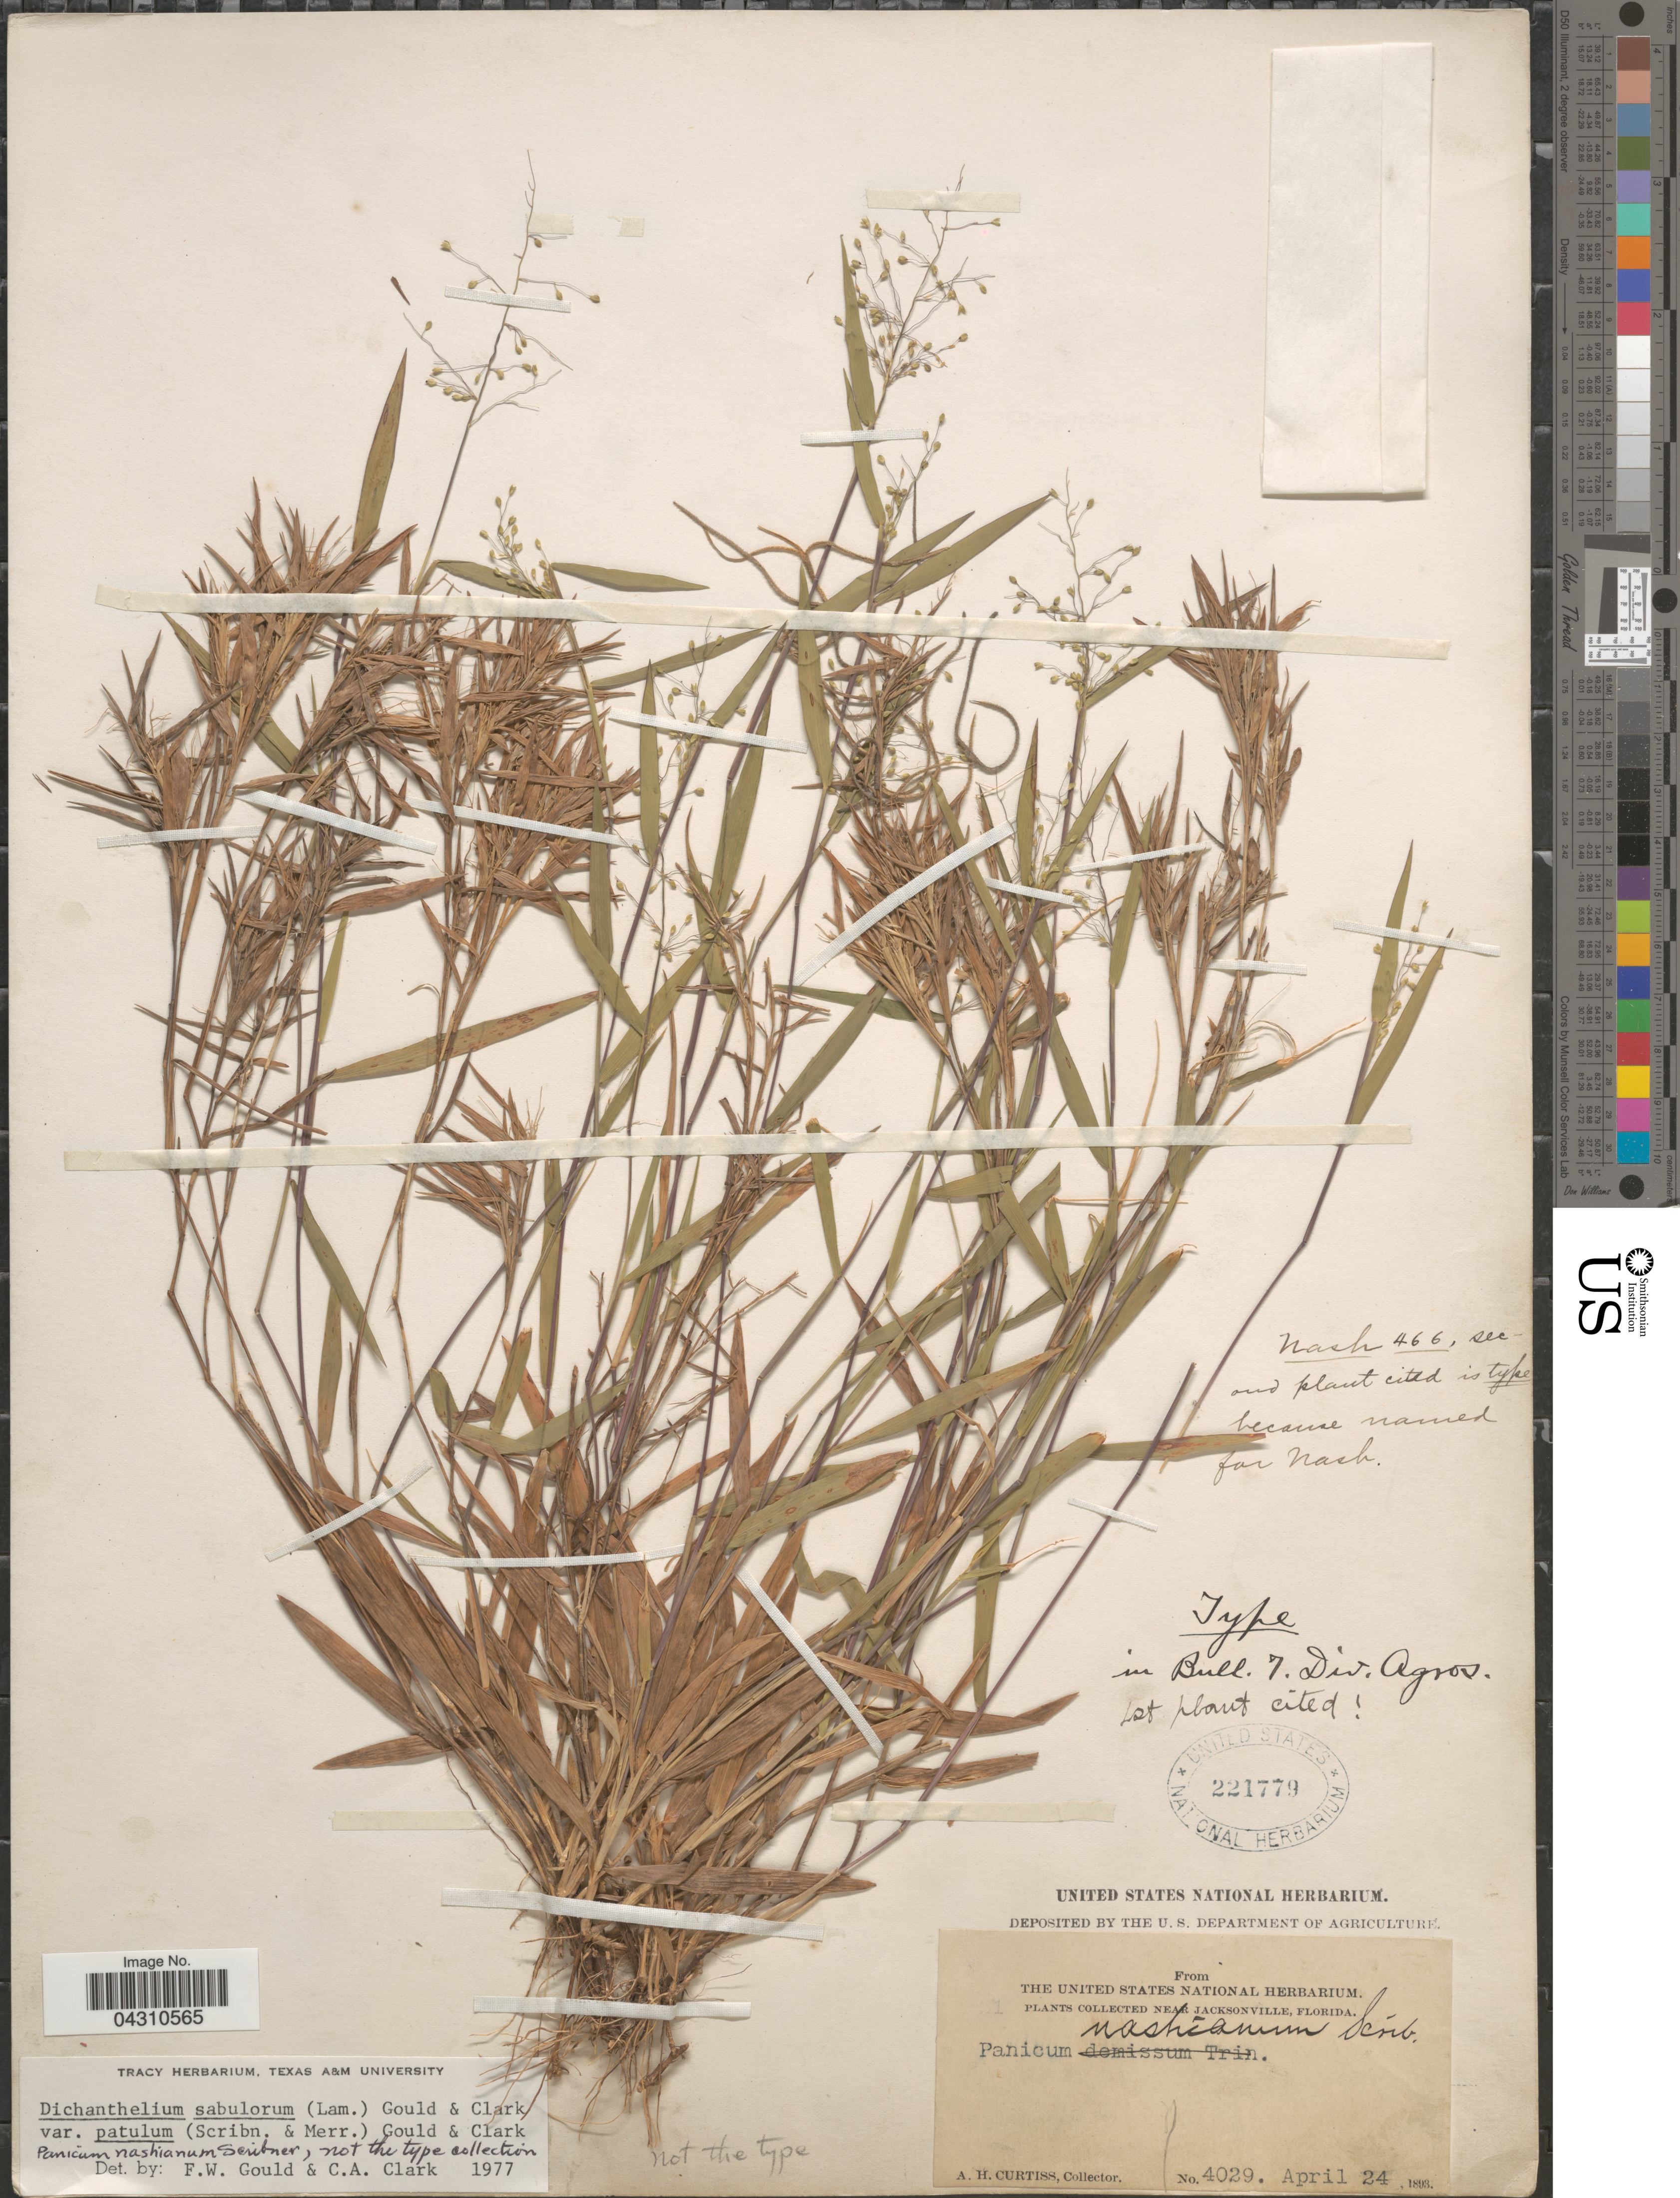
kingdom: Plantae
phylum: Tracheophyta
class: Liliopsida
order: Poales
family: Poaceae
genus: Dichanthelium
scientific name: Dichanthelium portoricense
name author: (Desv. ex Ham.) B.F. Hansen & Wunderlin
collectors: A. H. Curtiss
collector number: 4029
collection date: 1893-04-24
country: United States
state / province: Florida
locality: Near Jacksonville.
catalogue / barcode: US 221779